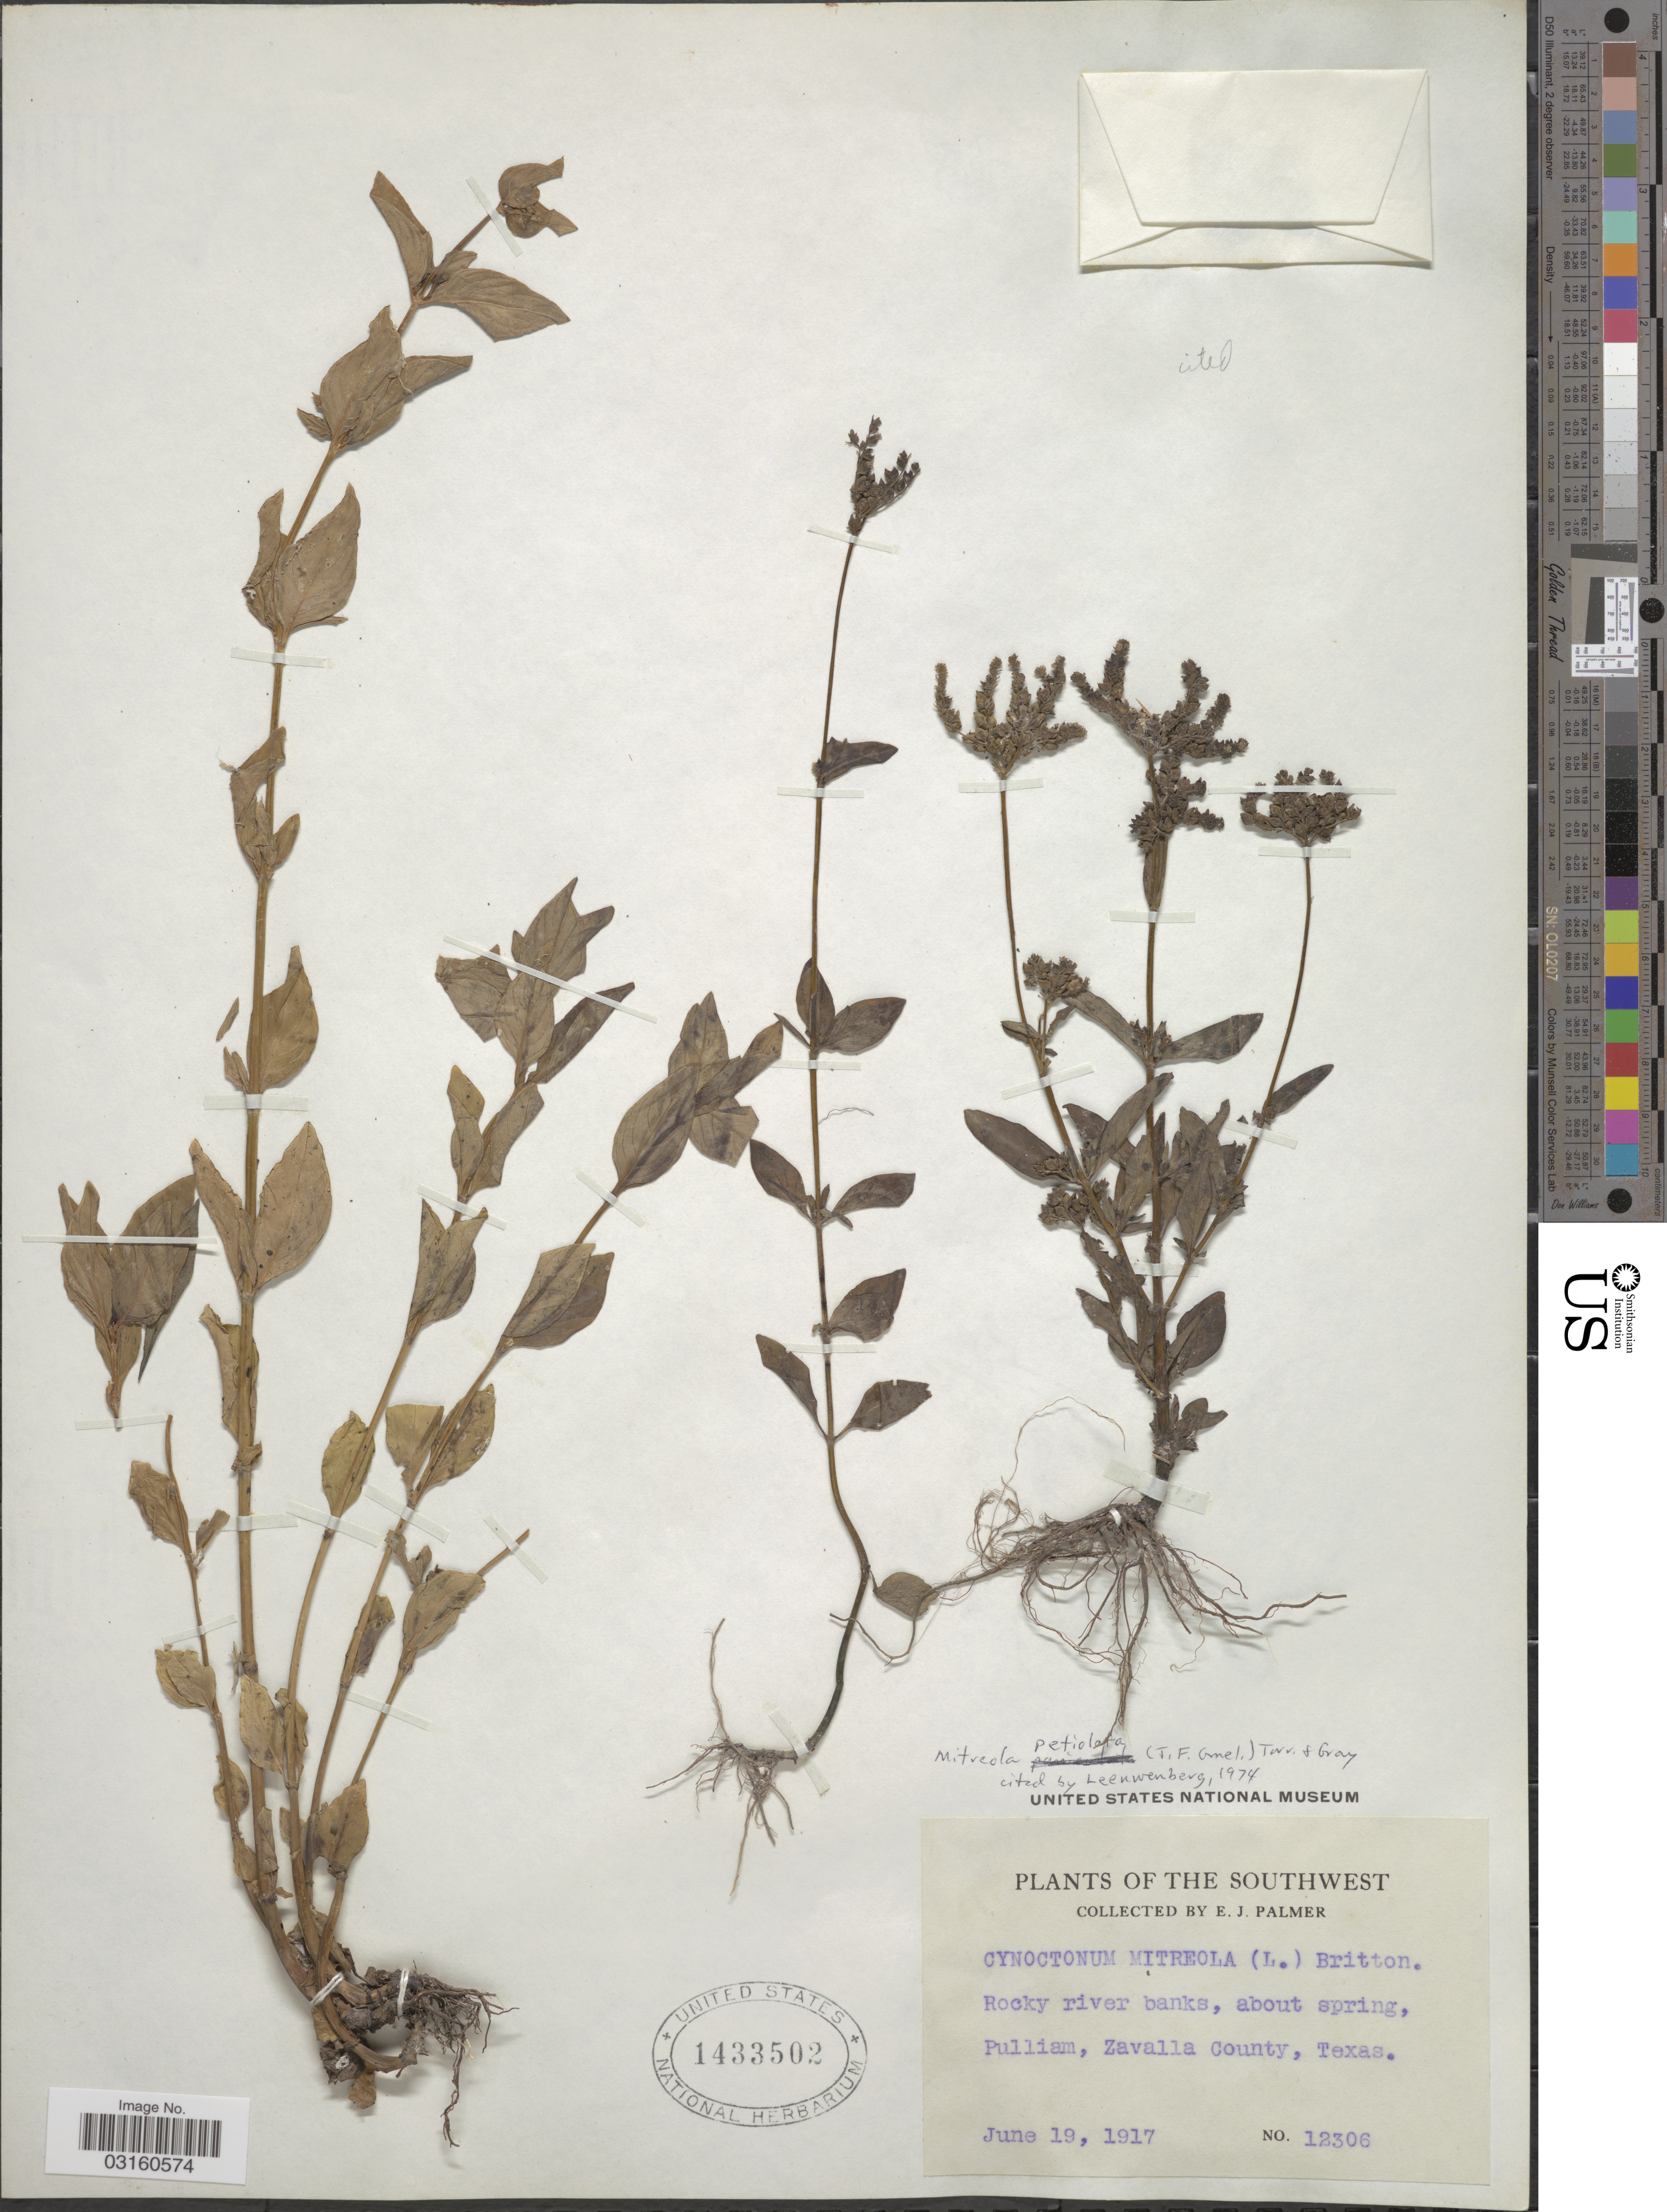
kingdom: Plantae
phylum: Tracheophyta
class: Magnoliopsida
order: Gentianales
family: Loganiaceae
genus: Mitreola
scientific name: Mitreola petiolata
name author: (J.F. Gmel.) Torr. & A. Gray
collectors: E. J. Palmer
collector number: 12306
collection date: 1917-06-19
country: United States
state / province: Texas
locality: Southwest. Rocky river banks, about spring, Pulliam, Zavalla County.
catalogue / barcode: US 1433502